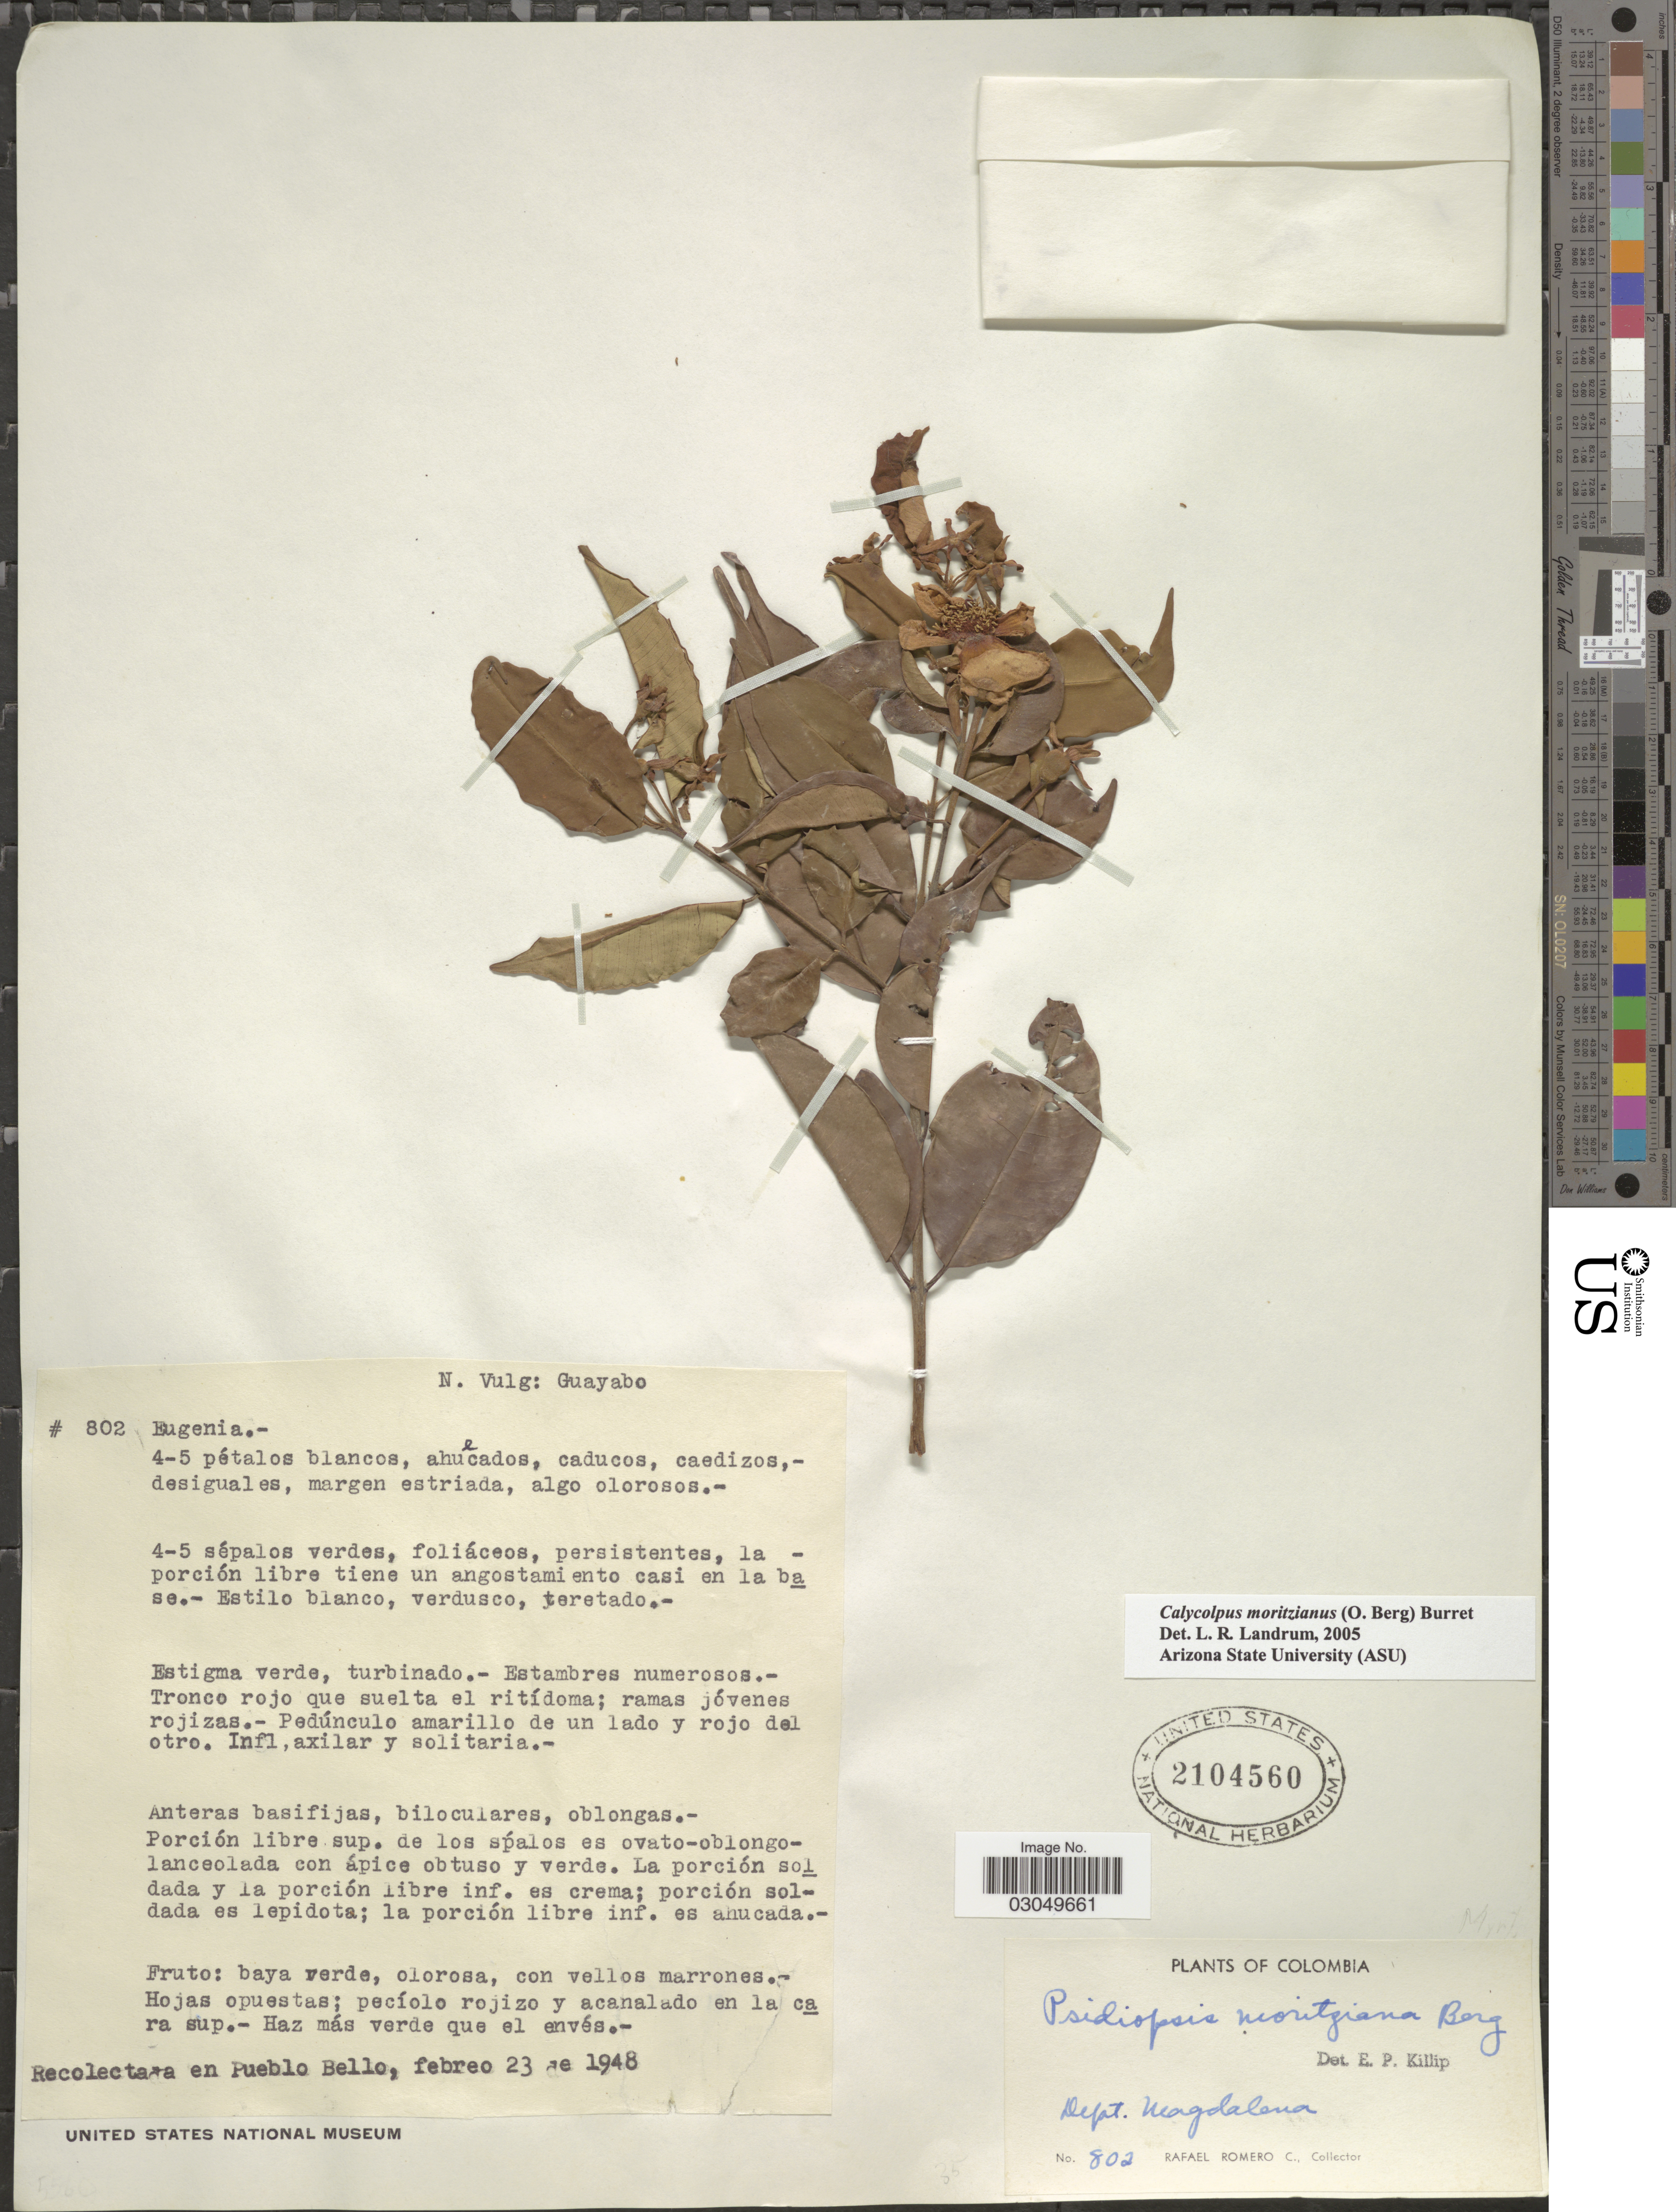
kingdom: Plantae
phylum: Tracheophyta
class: Magnoliopsida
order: Myrtales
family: Myrtaceae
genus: Calycolpus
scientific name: Calycolpus moritzianus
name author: (O. Berg) Burret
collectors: R. Romero Castañeda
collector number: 802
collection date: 1948-02-23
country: Colombia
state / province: Magdalena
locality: Dept. Magdalena. Pueblo Bello.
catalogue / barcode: US 2104560